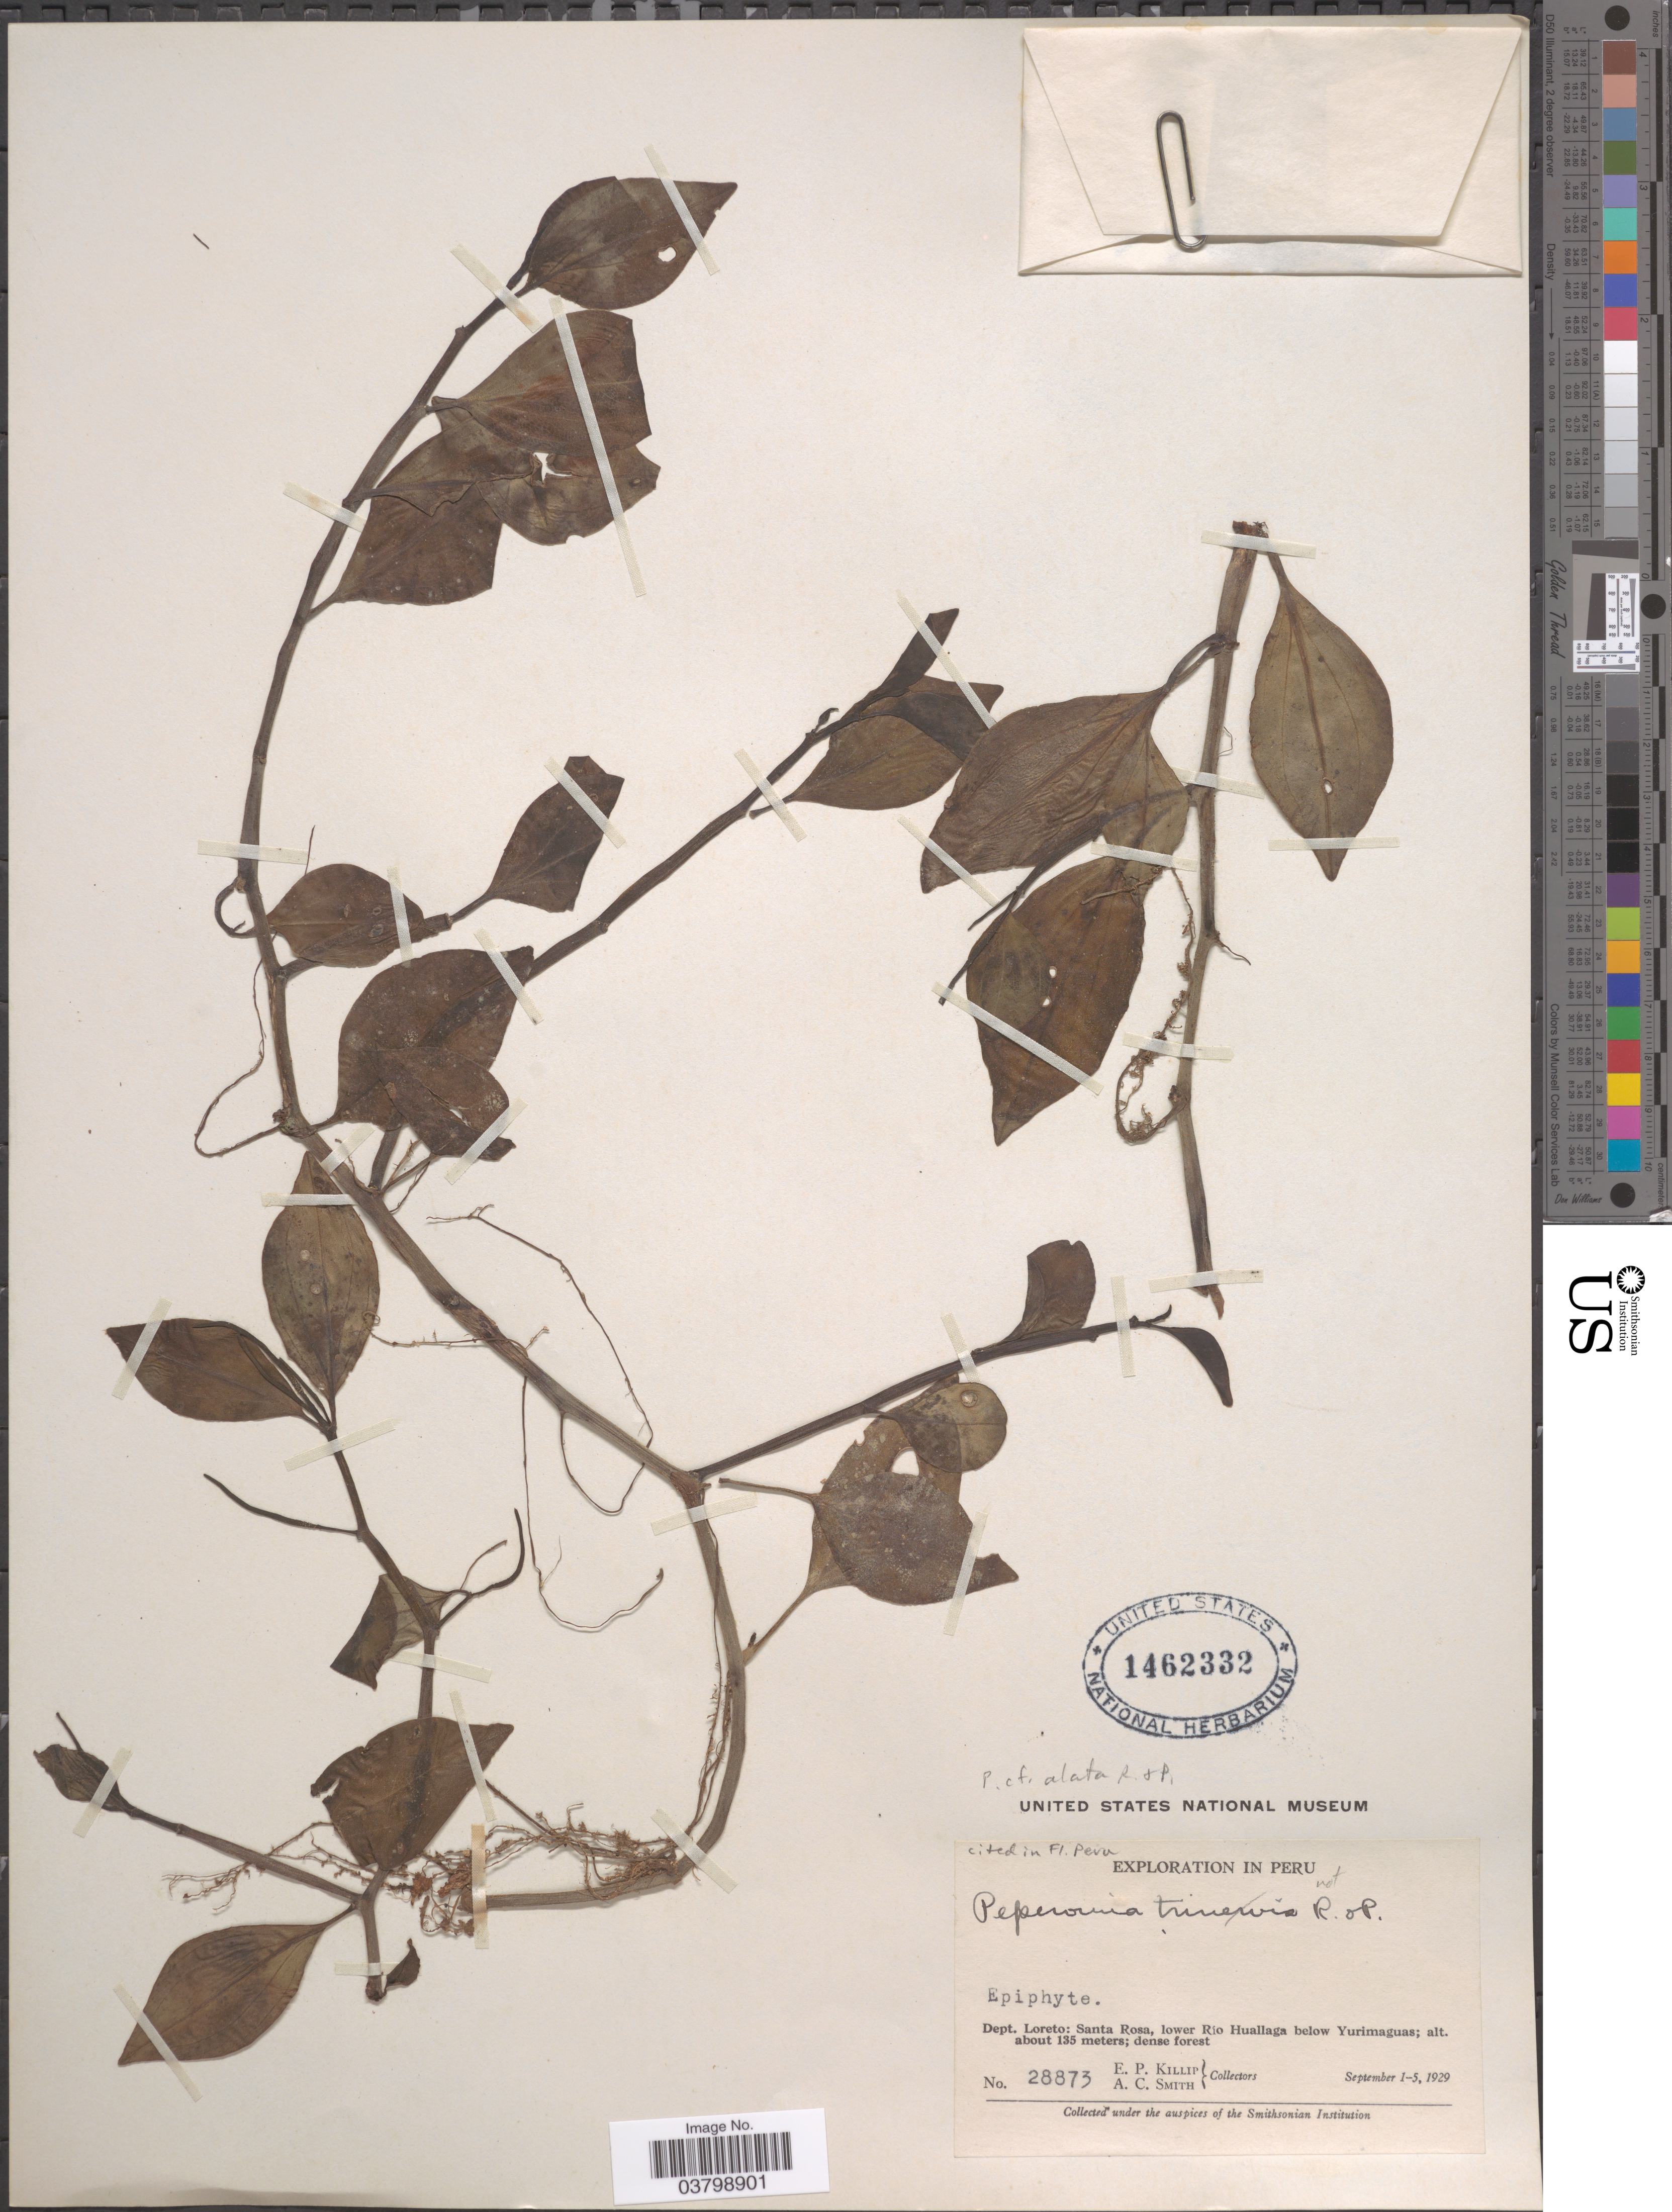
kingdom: Plantae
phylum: Tracheophyta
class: Magnoliopsida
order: Piperales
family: Piperaceae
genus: Peperomia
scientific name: Peperomia trinervis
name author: Ruiz & Pav.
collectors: E. P. Killip & A. C. Smith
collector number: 28873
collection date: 1929-09-01/1929-09-05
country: Peru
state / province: Loreto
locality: Dept. Loreto: Santa Rosa, lower Río Huallaga below Yurimaguas.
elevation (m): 135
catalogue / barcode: US 1462332